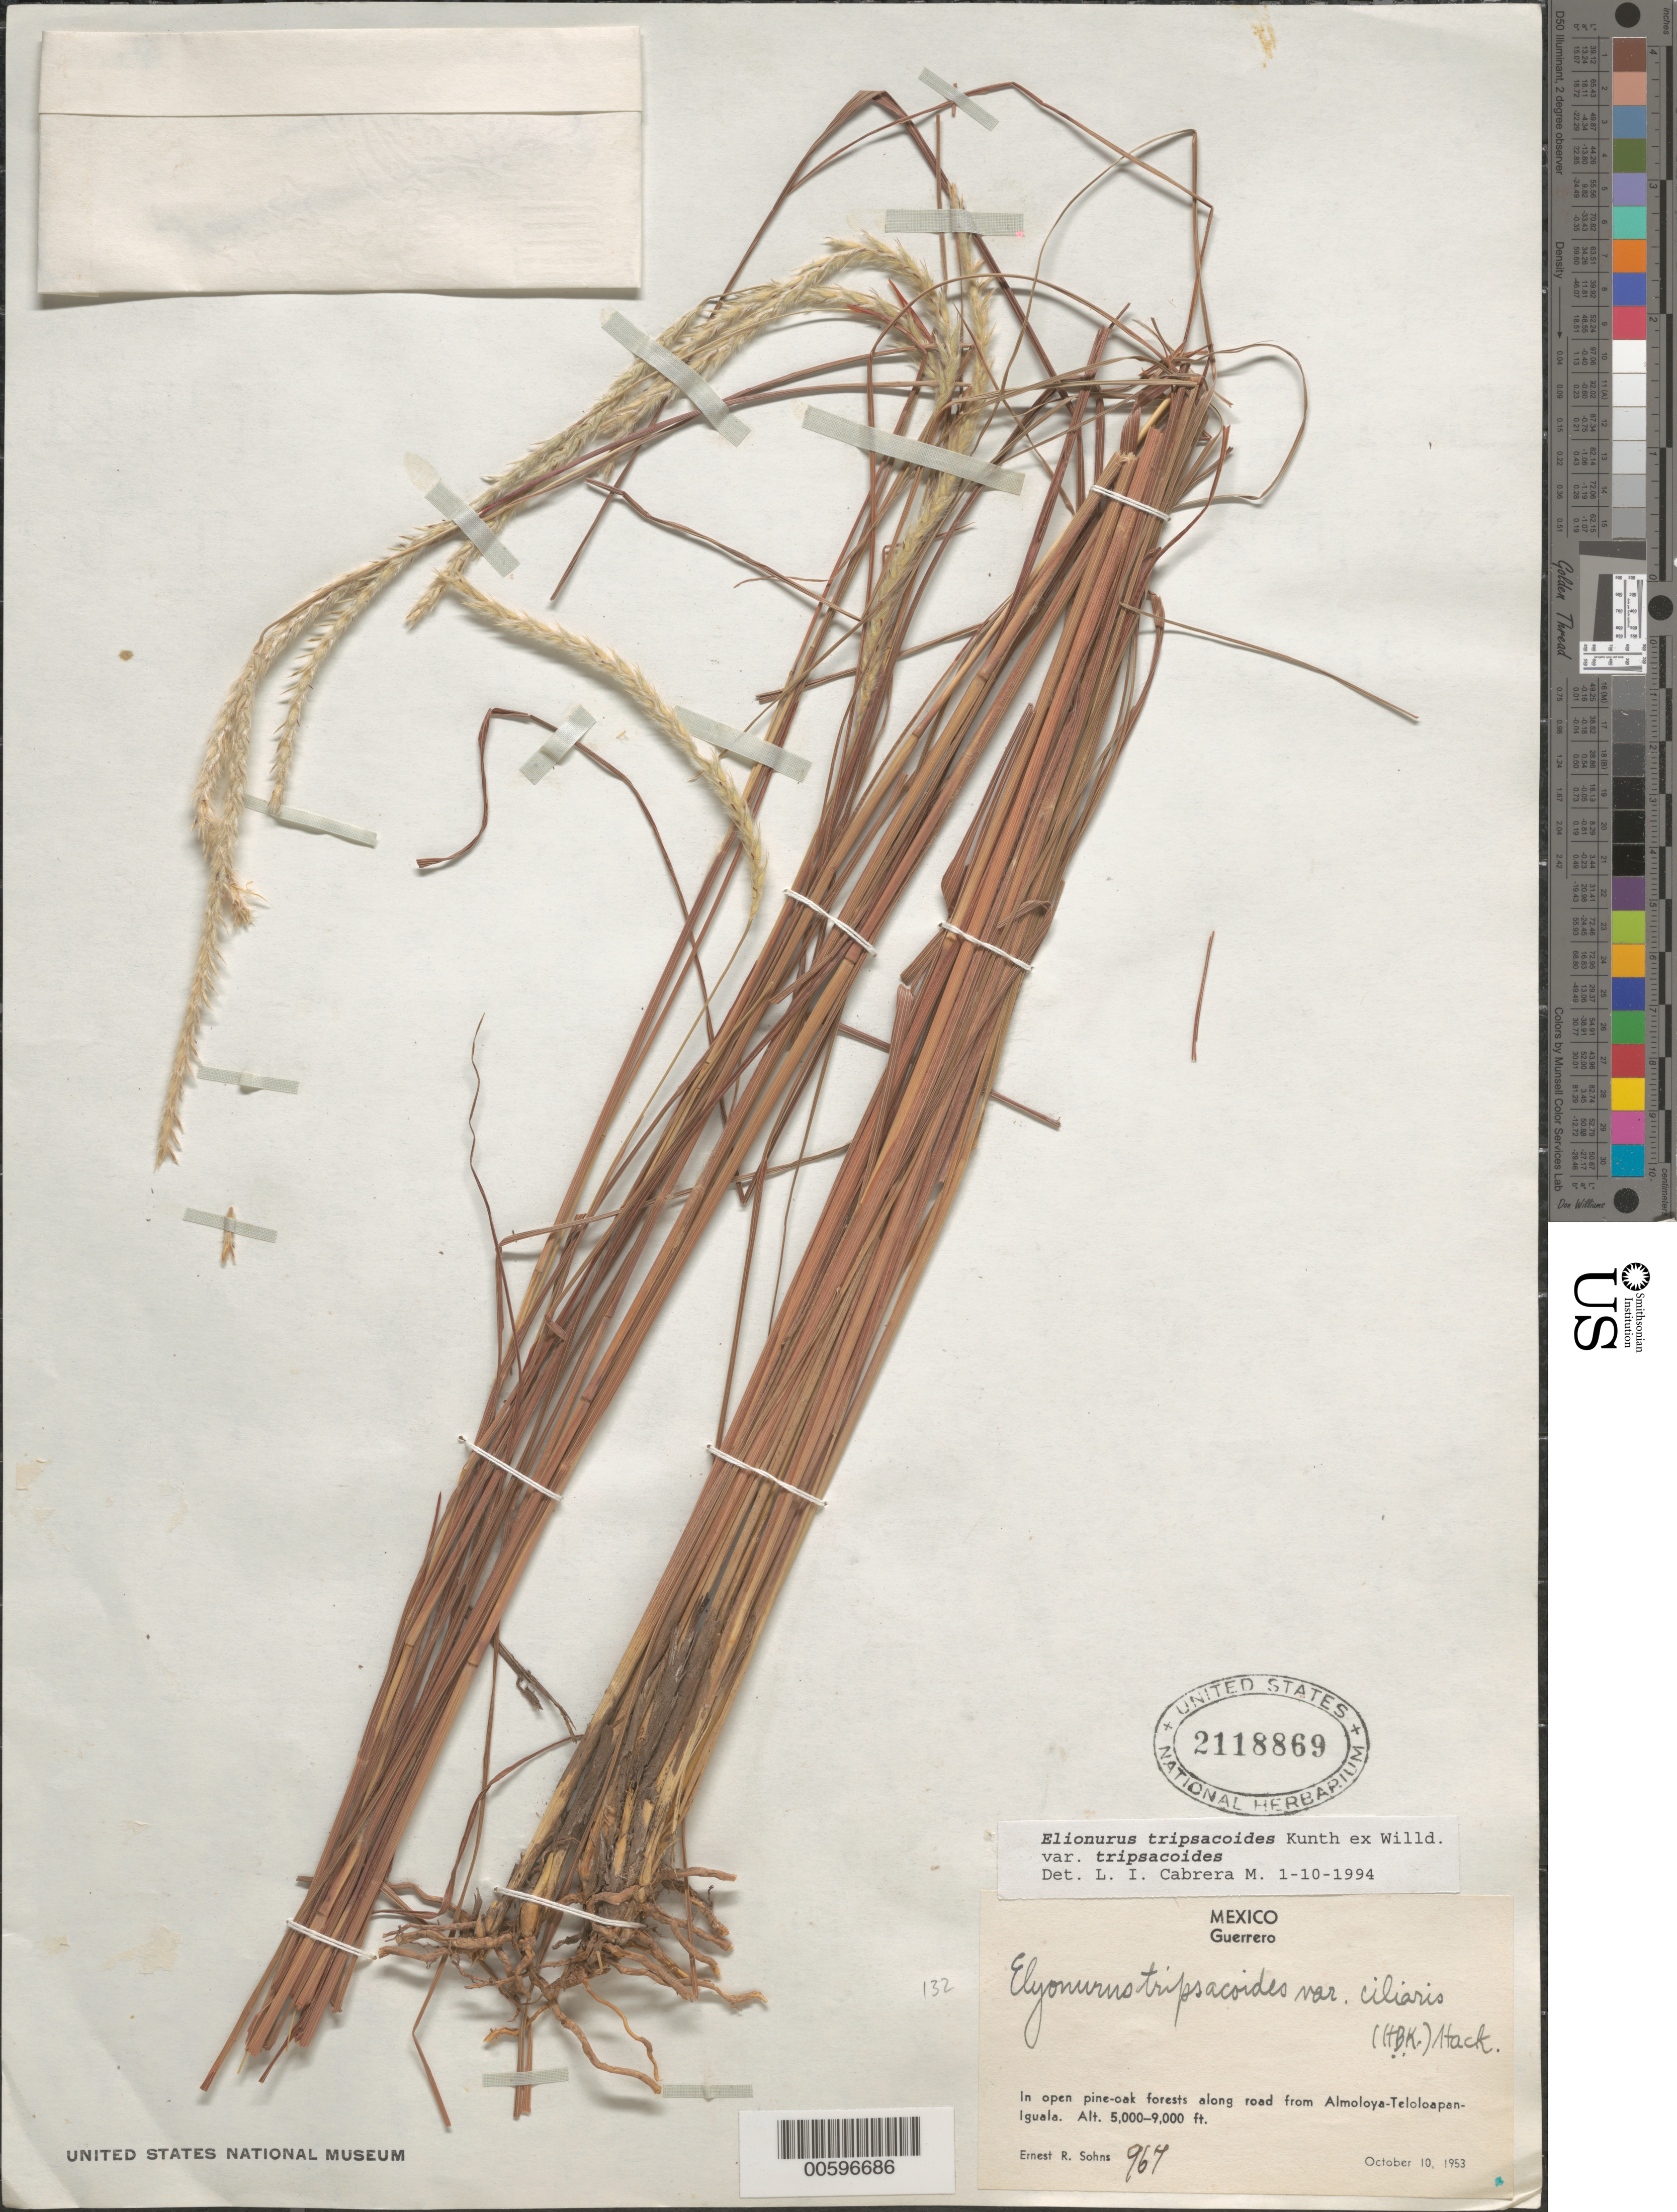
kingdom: Plantae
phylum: Tracheophyta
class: Liliopsida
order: Poales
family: Poaceae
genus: Elionurus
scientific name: Elionurus tripsacoides var. tripsacoides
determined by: Cabrera M., L. I.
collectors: E. R. Sohns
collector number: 967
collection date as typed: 10 Oct 1953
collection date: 1953-10-10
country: Mexico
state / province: Guerrero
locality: Along road from Almoloya-Teloloapan-lguala.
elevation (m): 1524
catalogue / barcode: US 2118869